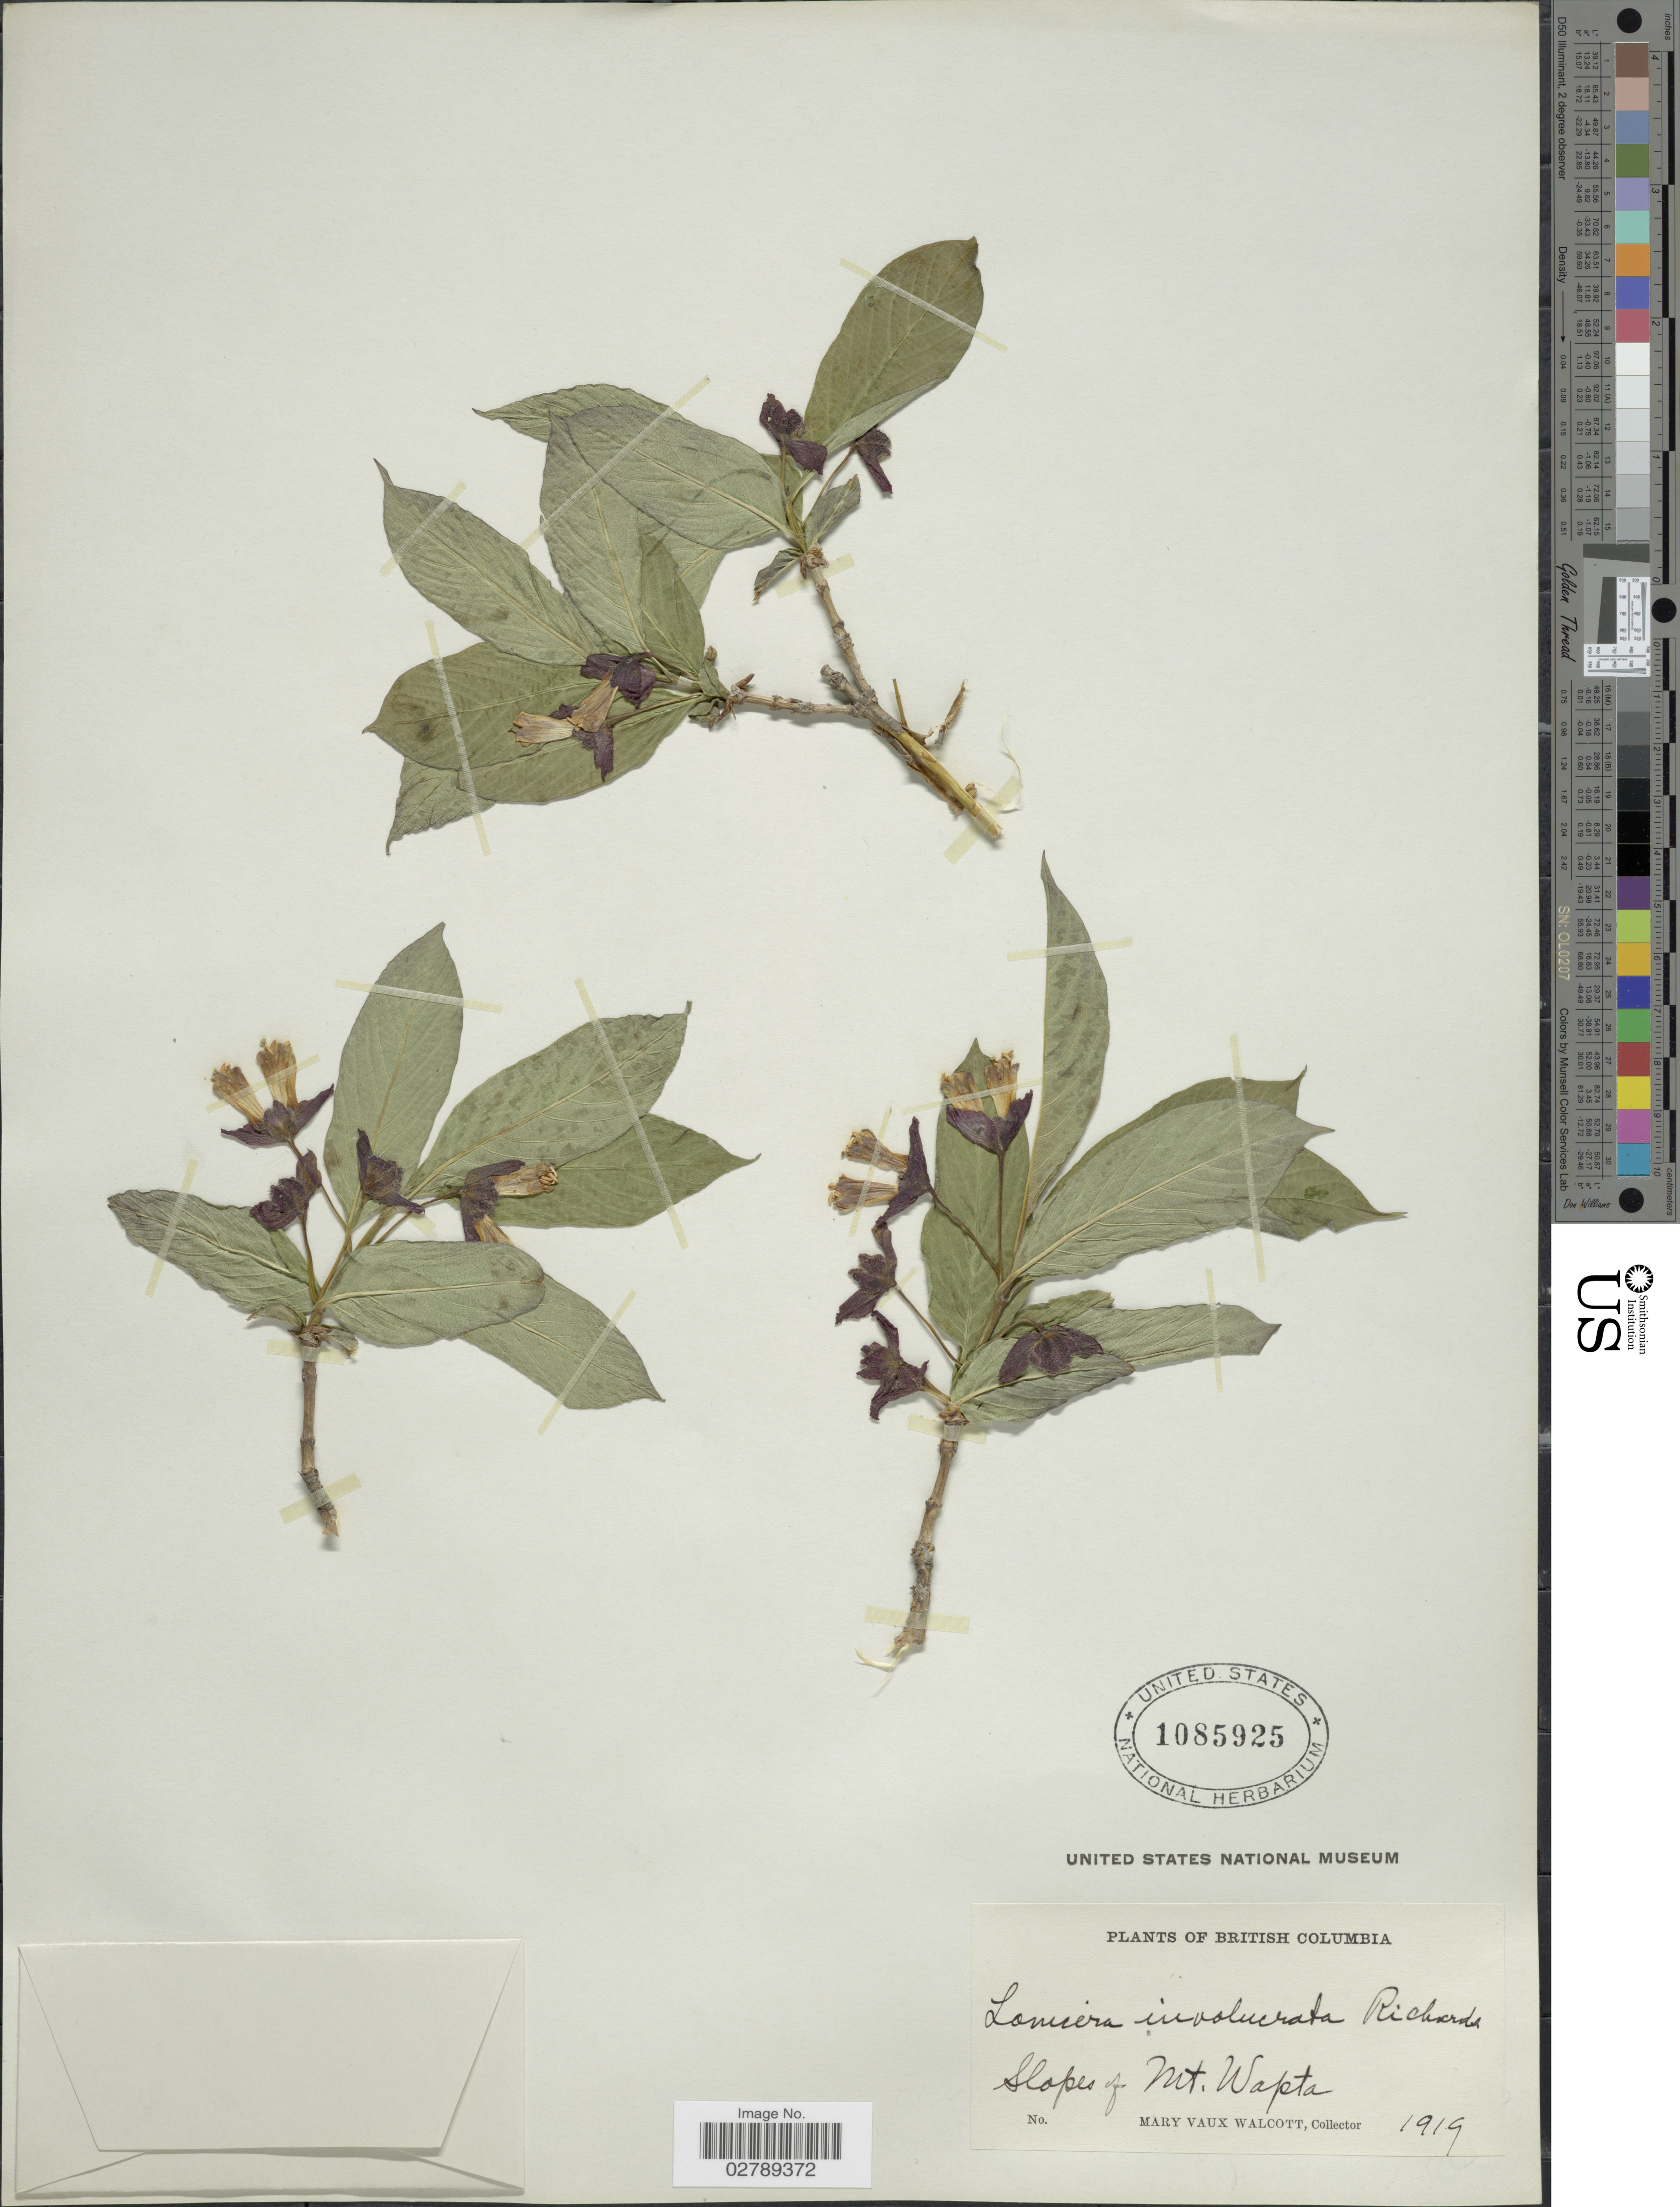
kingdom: Plantae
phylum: Tracheophyta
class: Magnoliopsida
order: Dipsacales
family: Caprifoliaceae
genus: Lonicera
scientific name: Lonicera involucrata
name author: (Richardson) Banks ex Spreng.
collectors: M. Walcott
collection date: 1919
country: Canada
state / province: British Columbia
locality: Slopes of Mt. Wapta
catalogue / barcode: US 1085925